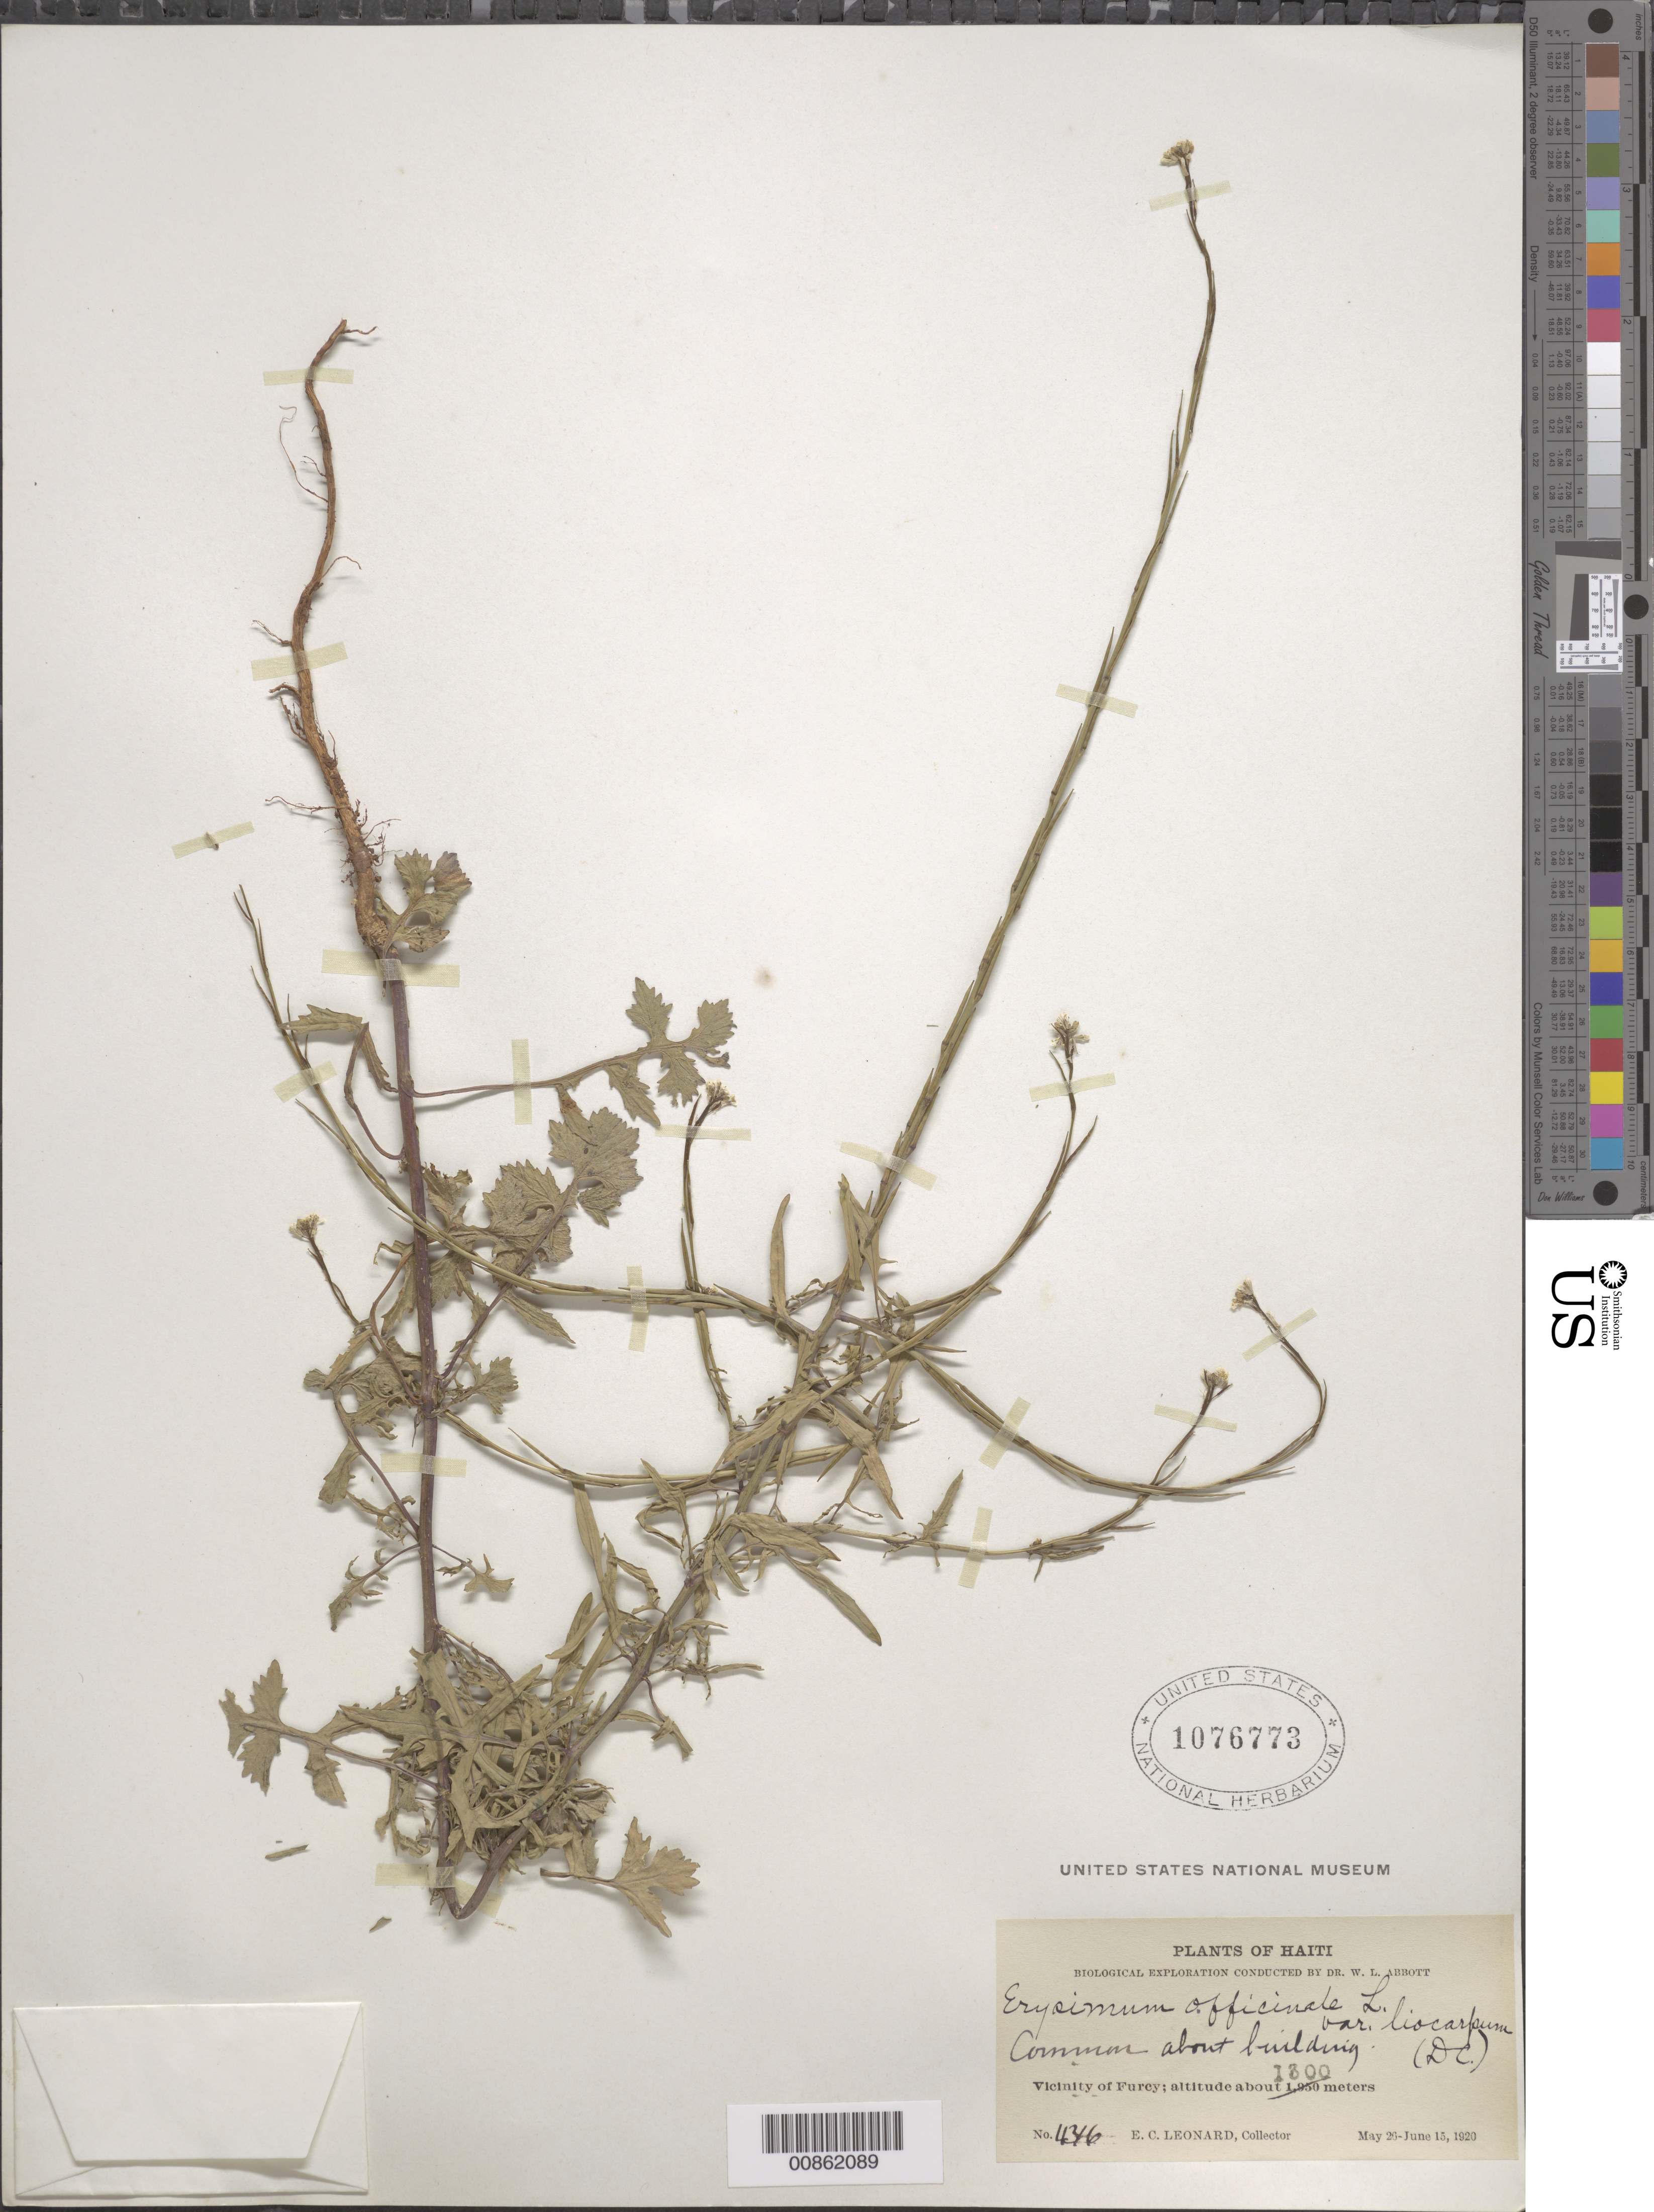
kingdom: Plantae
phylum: Tracheophyta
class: Magnoliopsida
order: Brassicales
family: Brassicaceae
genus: Sisymbrium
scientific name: Sisymbrium officinale var. leiocarpum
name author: DC.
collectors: E. C. Leonard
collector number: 4316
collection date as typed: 26 May 1920 to 15 Jun 1920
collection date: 1920-05-26/1920-06-15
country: Haiti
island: Hispaniola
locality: Vicinity of Furcy.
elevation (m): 1300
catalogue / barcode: US 1076773